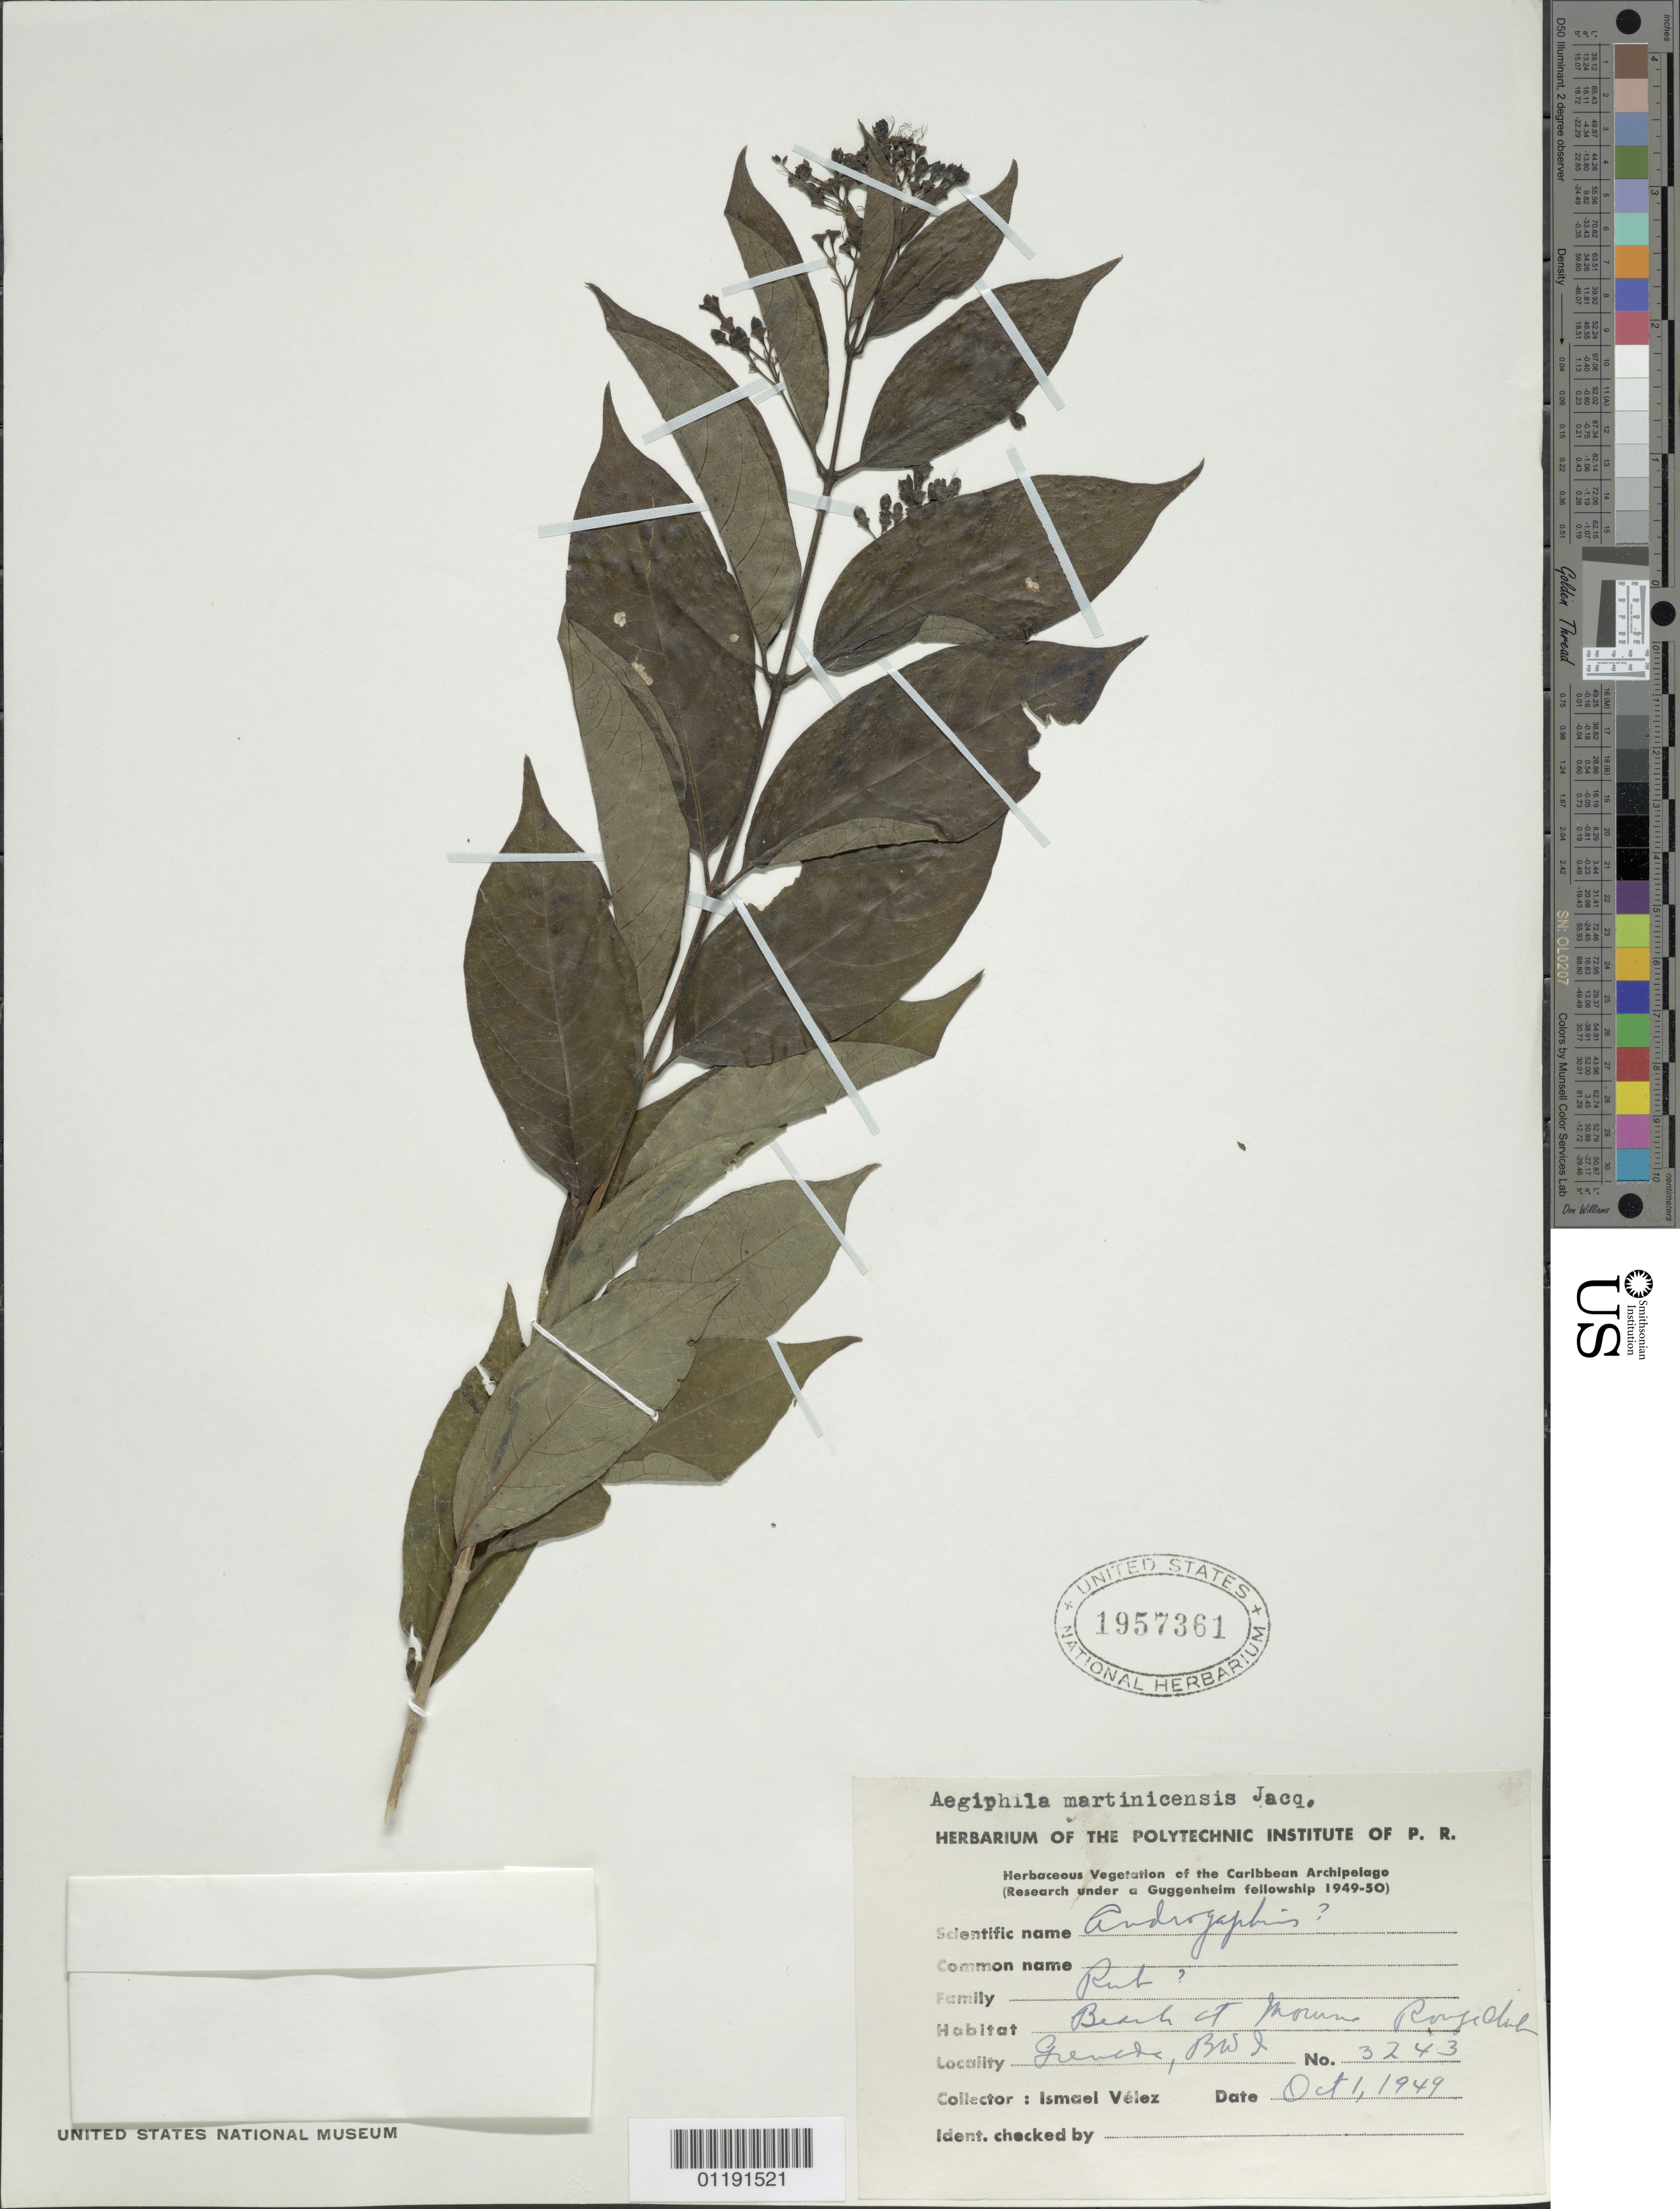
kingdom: Plantae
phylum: Tracheophyta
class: Magnoliopsida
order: Lamiales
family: Lamiaceae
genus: Aegiphila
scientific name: Aegiphila martinicensis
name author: Jacq.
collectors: I. Vélez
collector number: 3243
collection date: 1949-10-01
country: Grenada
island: Grenada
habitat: Beach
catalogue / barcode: US 1957361